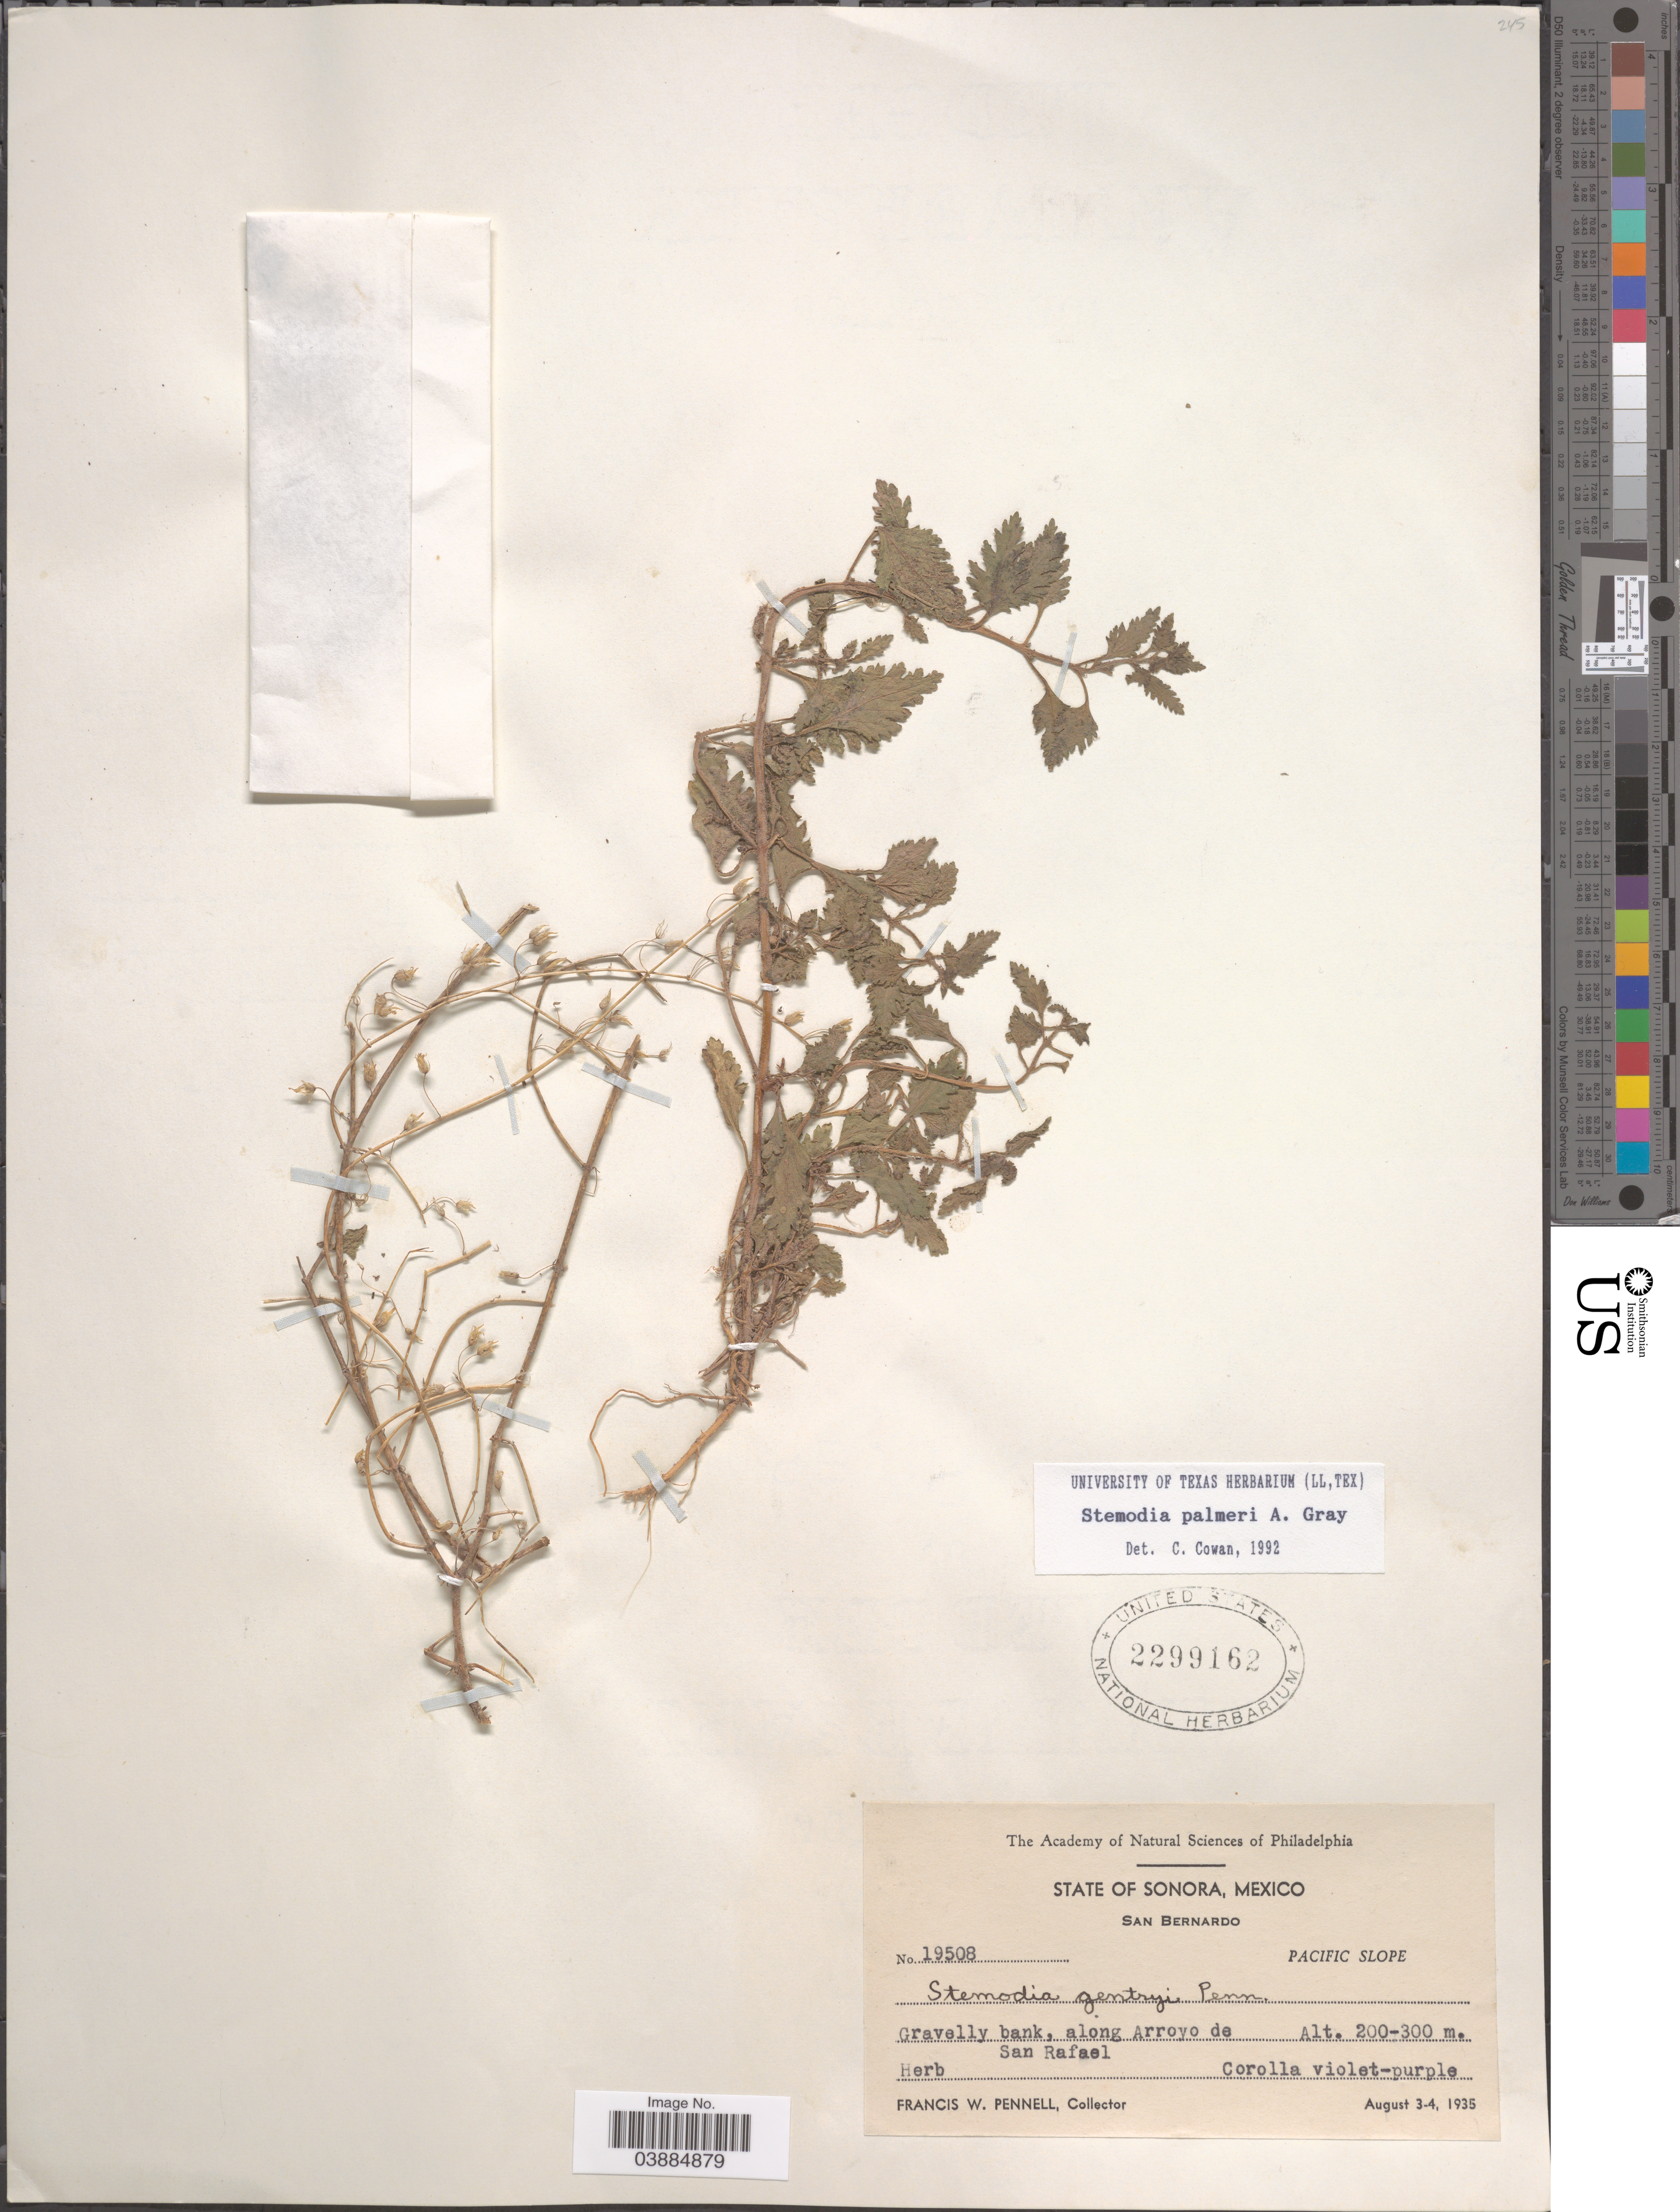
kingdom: Plantae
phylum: Tracheophyta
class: Magnoliopsida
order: Lamiales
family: Plantaginaceae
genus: Stemodia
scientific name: Stemodia palmeri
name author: A. Gray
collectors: F. W. Pennell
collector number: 19508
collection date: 1935-08-03/1935-08-04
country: Mexico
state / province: Sonora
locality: San Bernardo. Pacific Slope. Gravelly bank, along Arroyo de San Rafael.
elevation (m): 200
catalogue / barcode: US 2299162